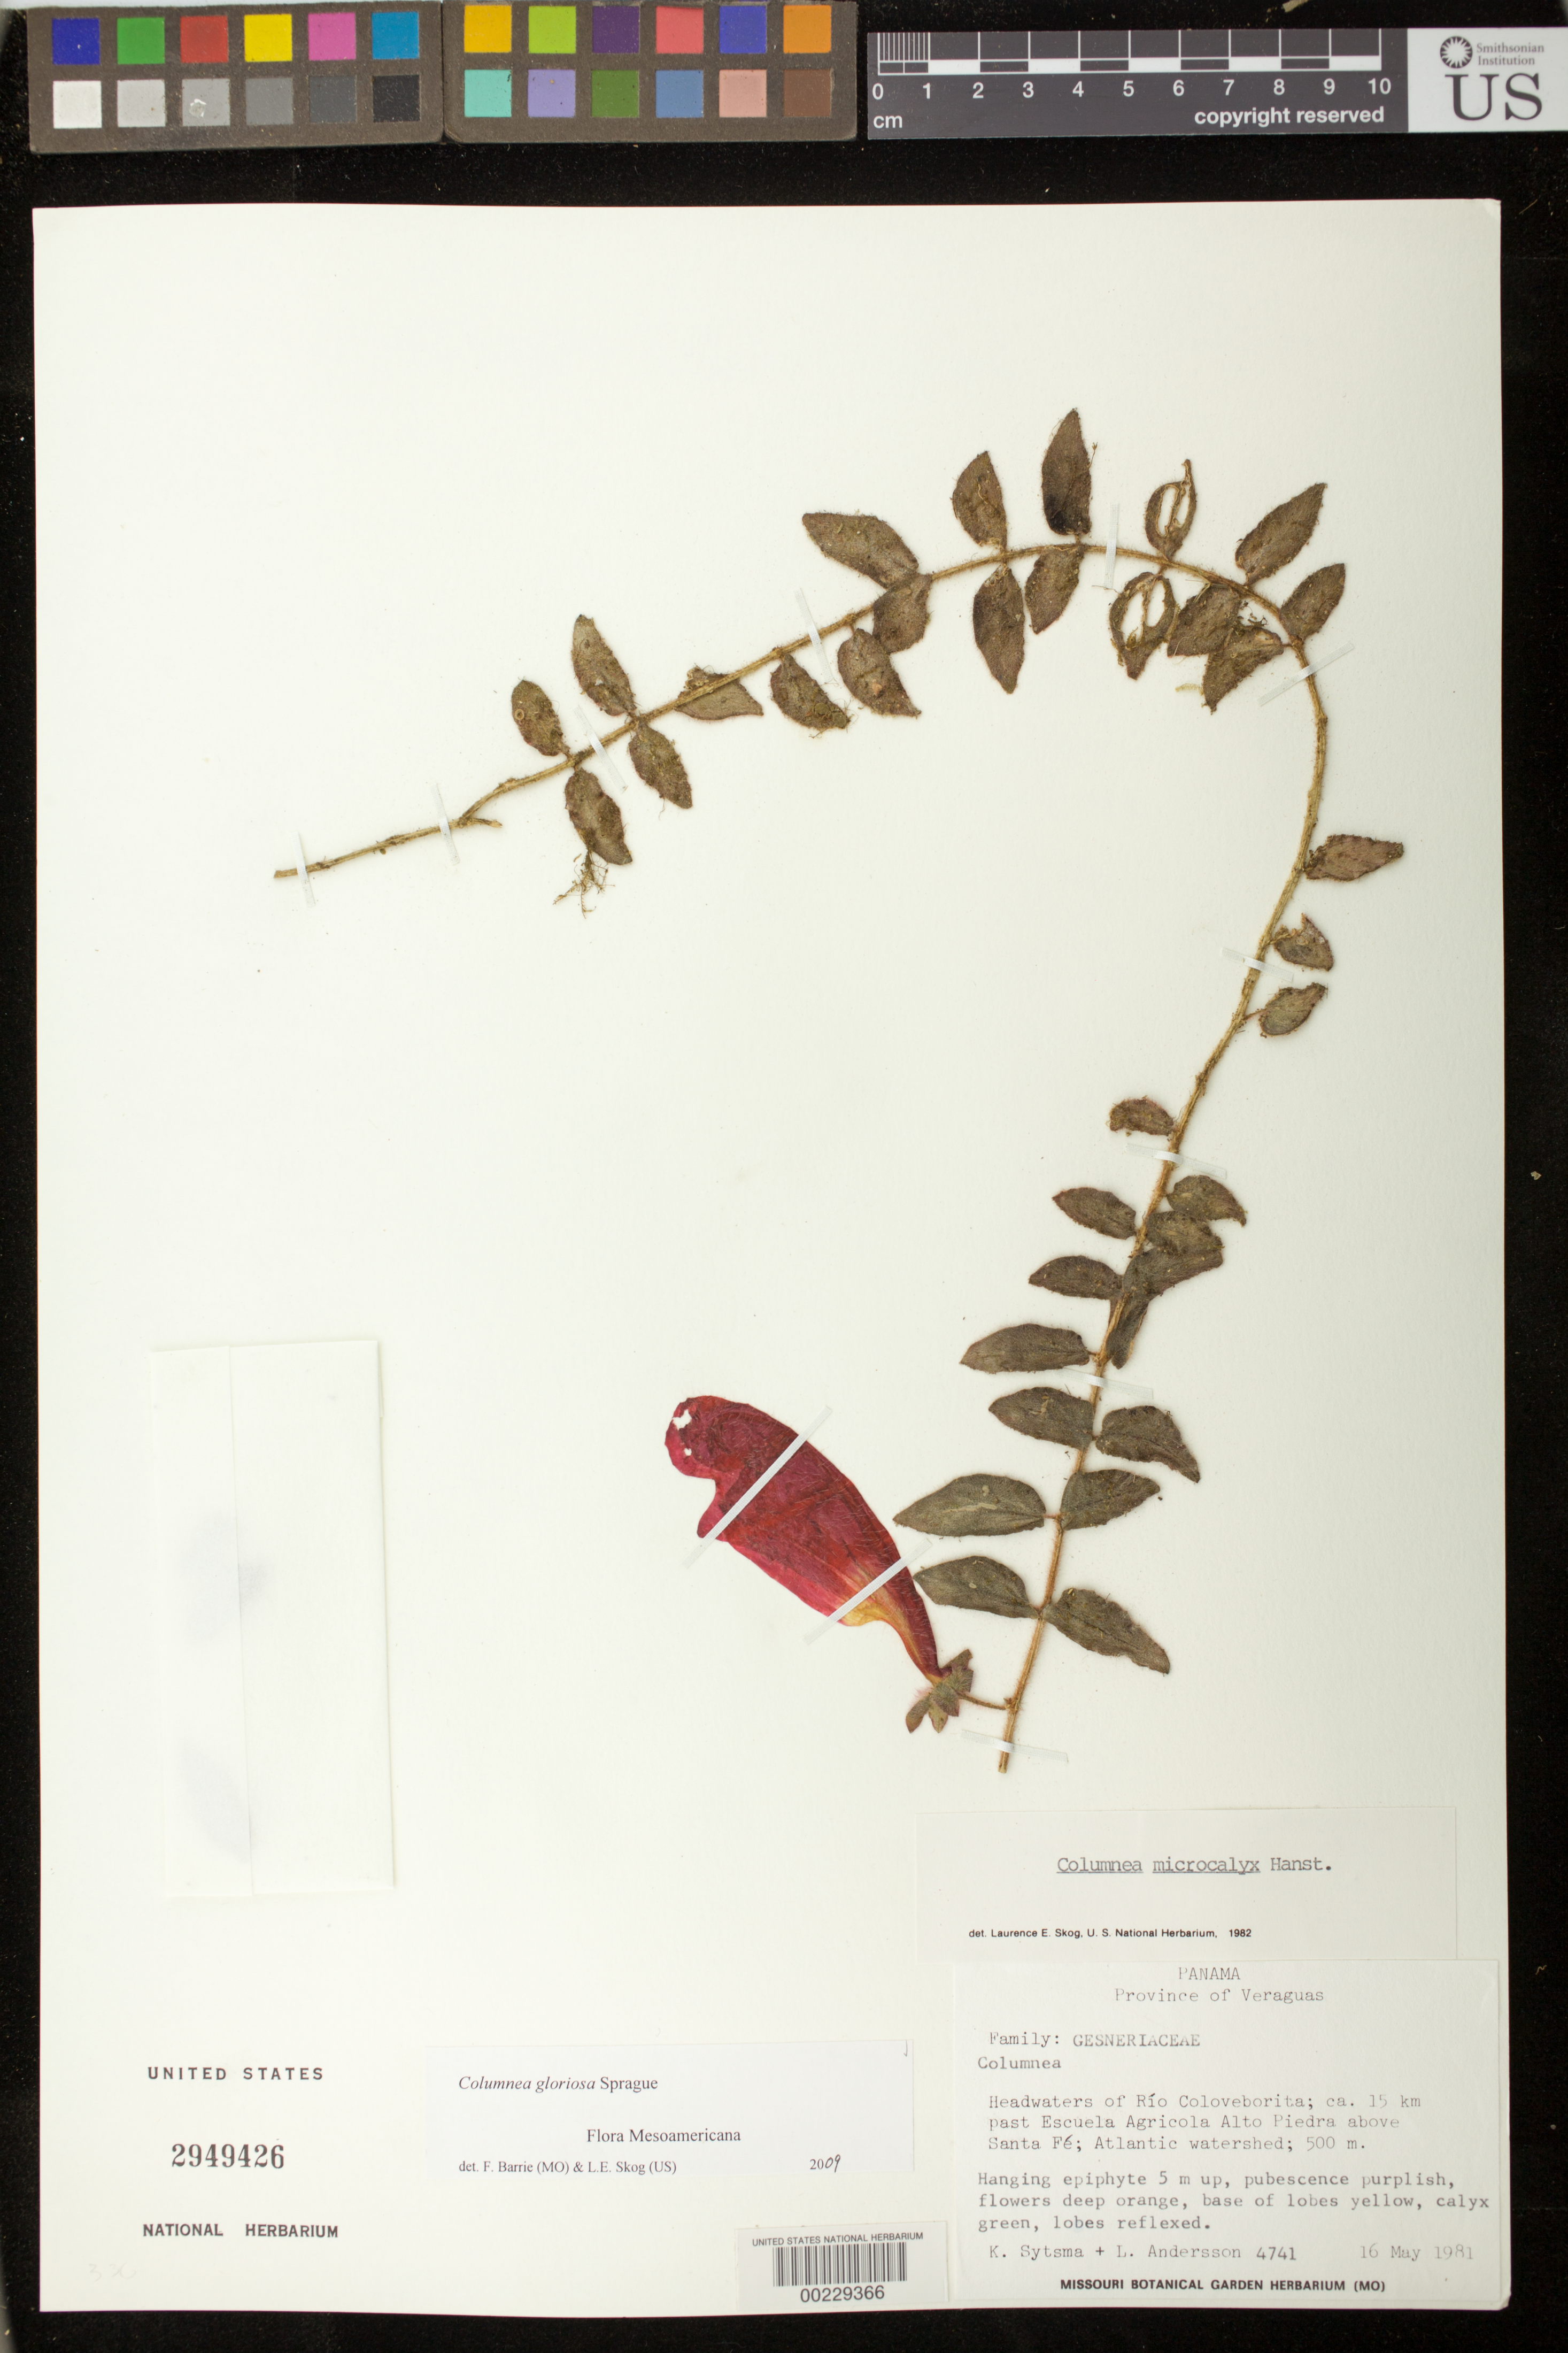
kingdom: Plantae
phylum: Tracheophyta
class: Magnoliopsida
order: Lamiales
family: Gesneriaceae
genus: Columnea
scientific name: Columnea gloriosa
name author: Sprague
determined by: Barrie, F. R.; Skog, Laurence E.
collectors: K. J. Sytsma & L. Andersson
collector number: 4741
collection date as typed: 16 May 1981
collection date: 1981-05-16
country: Panama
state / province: Veraguas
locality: Headwaters of Rio Coloveborita, ca 15 km past Escuela Agricola Alto Piedra above Santa Fe,Atlantic watershed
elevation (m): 500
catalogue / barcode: US 2949426